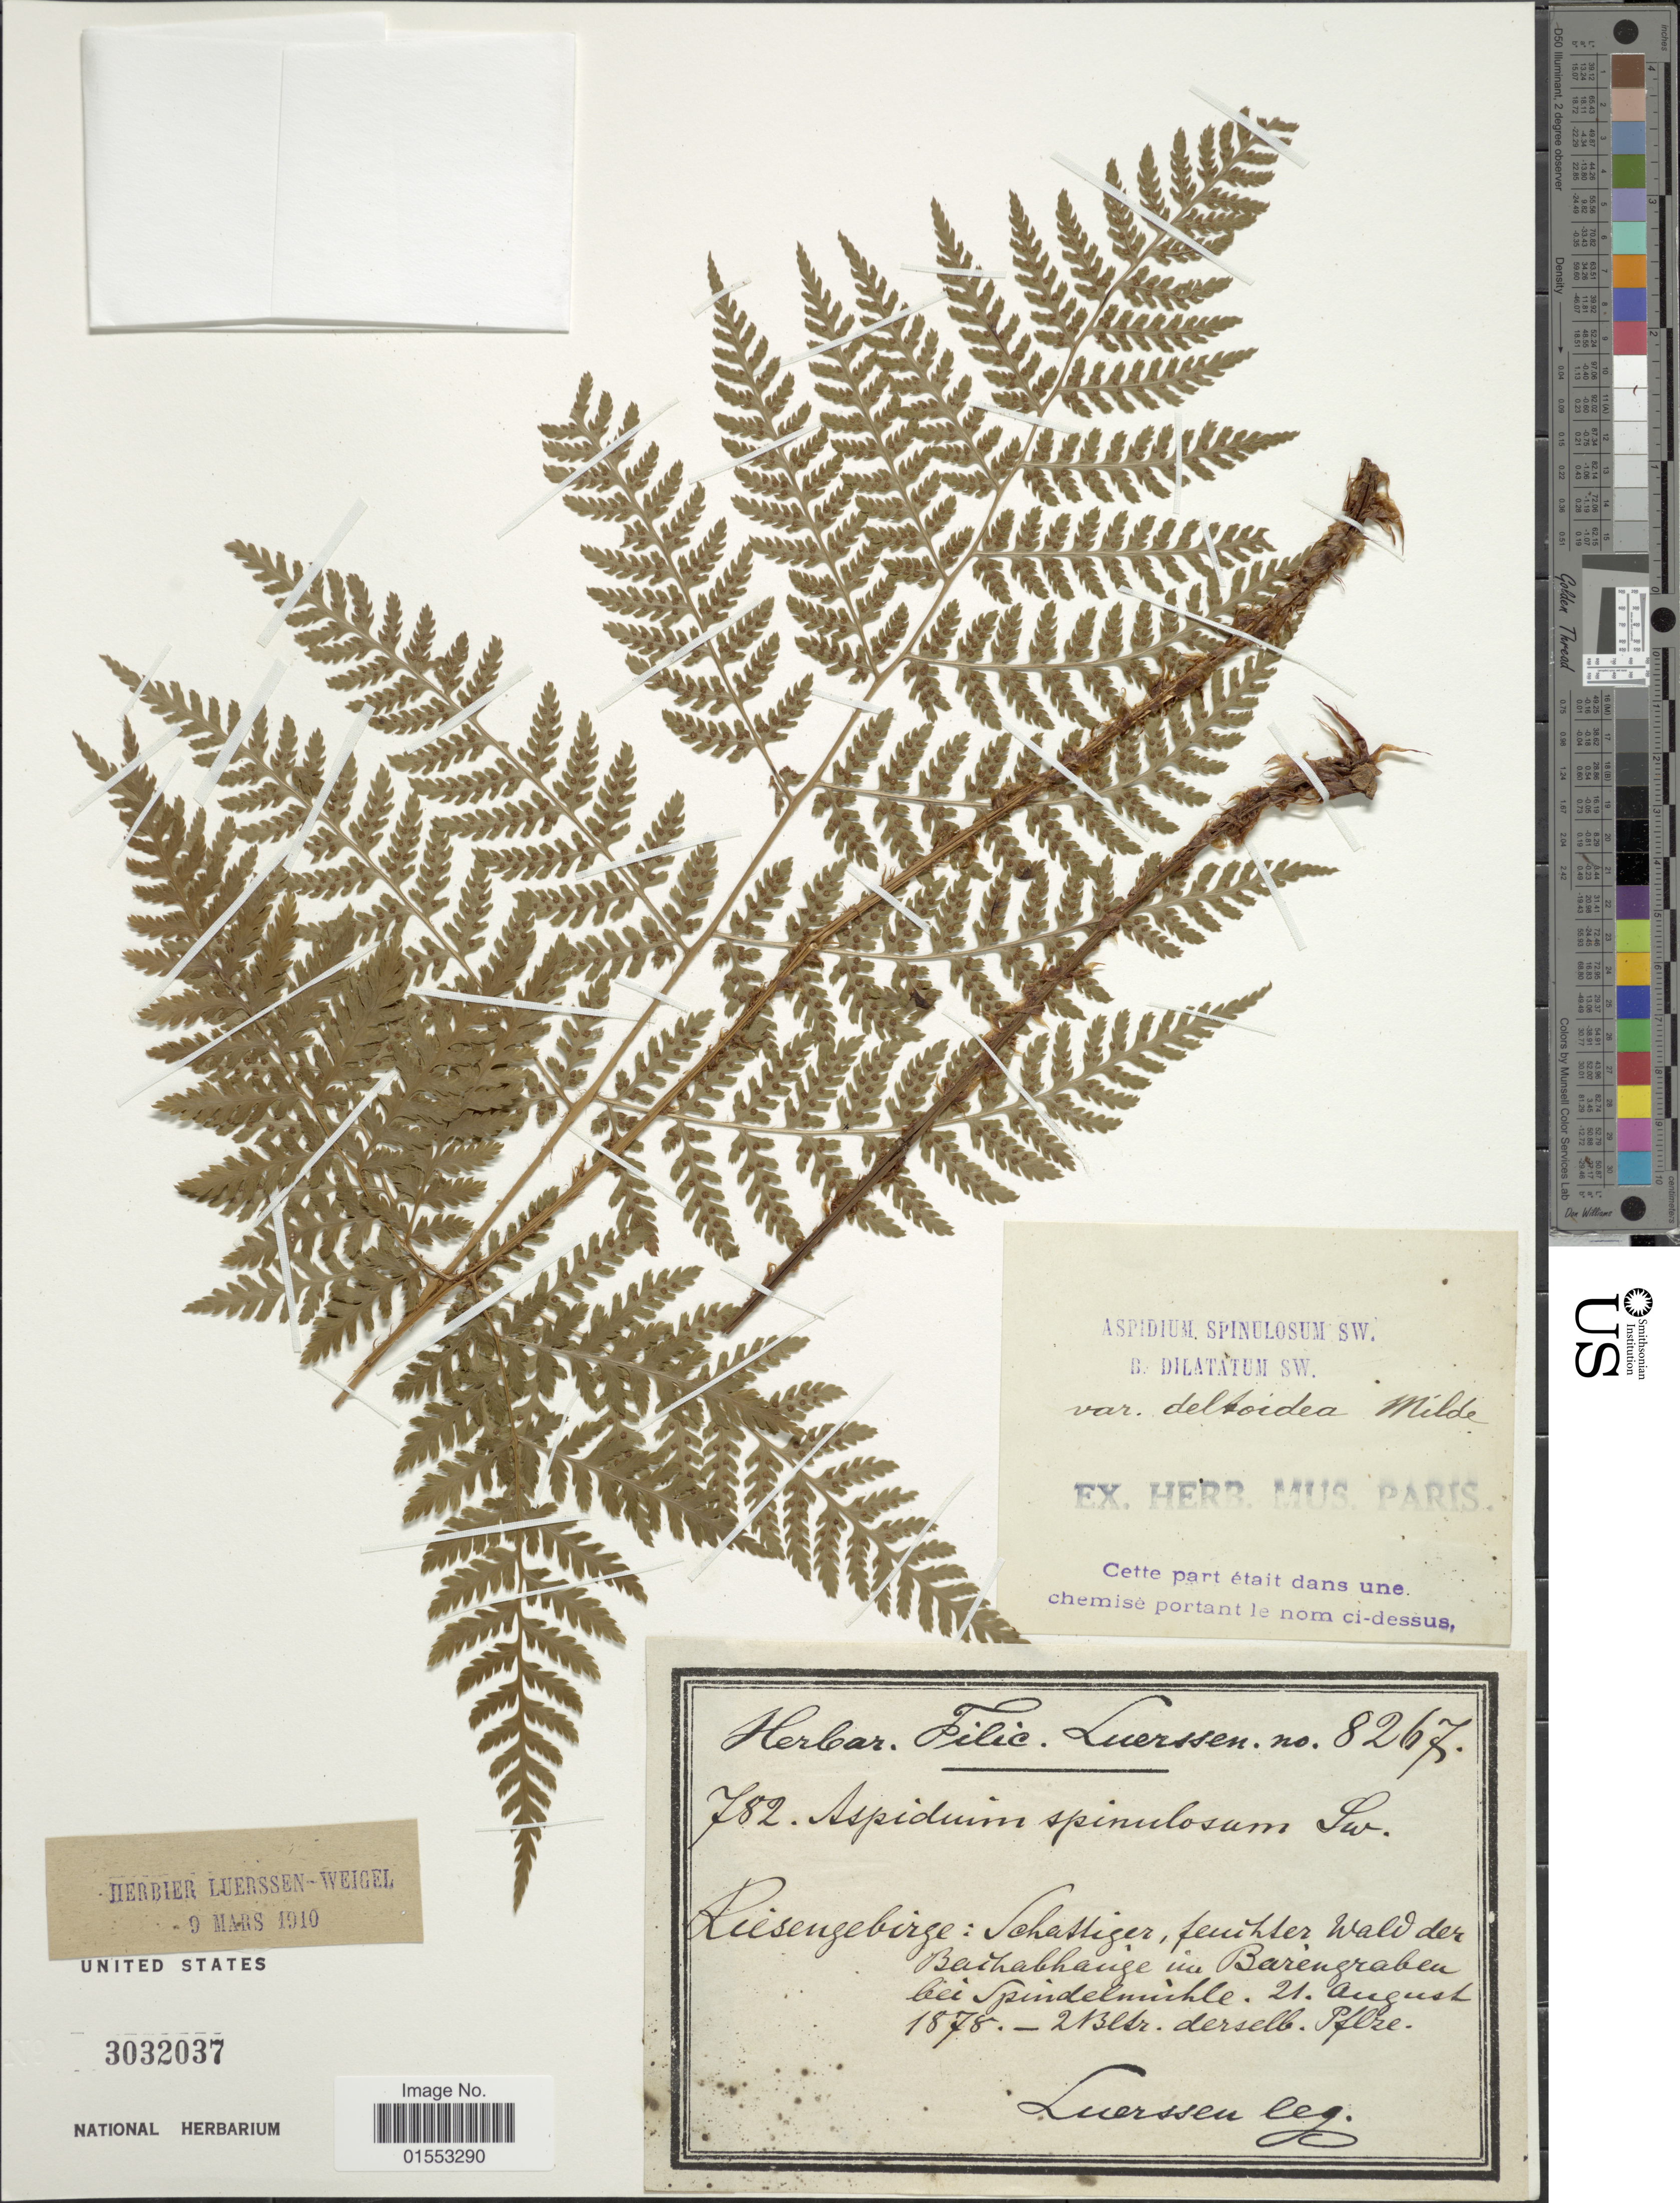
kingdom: Plantae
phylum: Tracheophyta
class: Polypodiopsida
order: Polypodiales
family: Dryopteridaceae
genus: Dryopteris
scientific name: Dryopteris dilatata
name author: (Hoffm.) A. Gray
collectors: Luerssen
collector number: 782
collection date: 1878-08-21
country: Switzerland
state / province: Bern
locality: Riesengebirge: Schattiger, feuchter wald der Bachhause im Bärengraben bei Bärengraben near Spindelmichle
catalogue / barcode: US 3032037